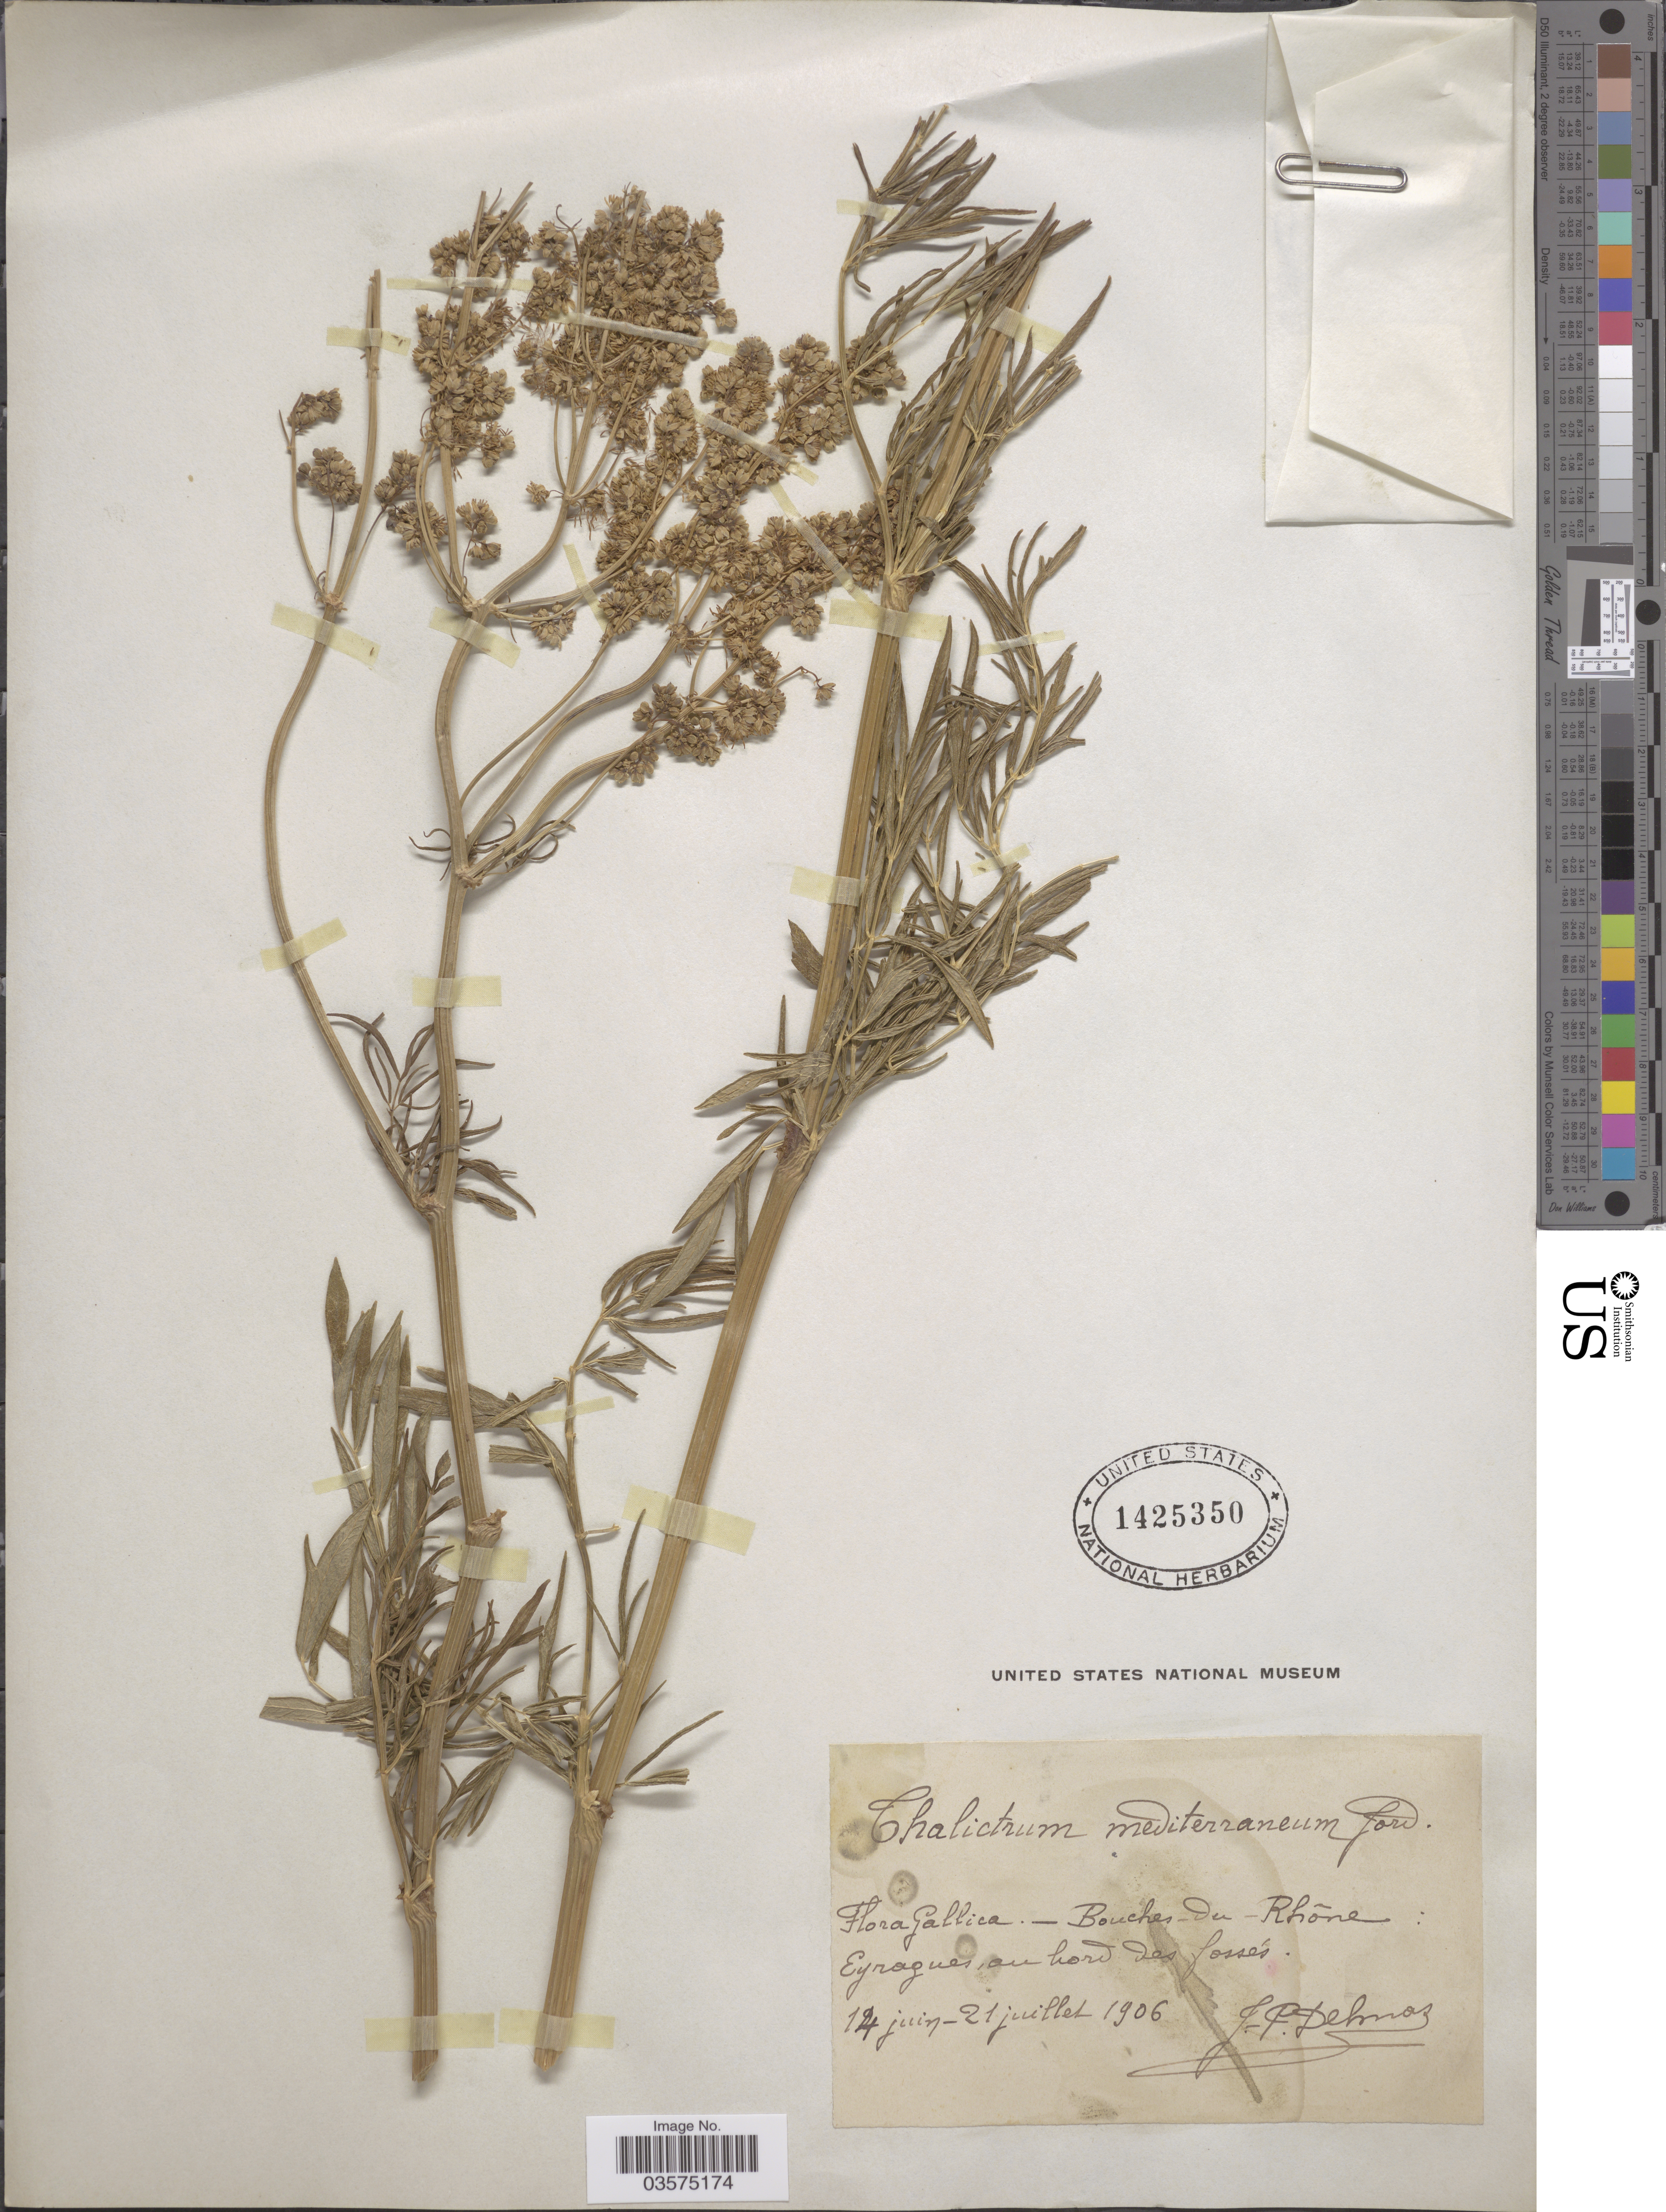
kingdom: Plantae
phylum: Tracheophyta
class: Magnoliopsida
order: Ranunculales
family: Ranunculaceae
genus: Thalictrum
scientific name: Thalictrum mediterraneum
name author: Jord.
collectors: J. Delmas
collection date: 1906-06-14/1906-07-21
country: France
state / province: Provence-Alpes-Côte d'Azur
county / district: Bouches-du-Rhône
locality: Gallica. -Bouches-du-Rhõne: Eyragues, au bord des fossés.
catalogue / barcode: US 1425350